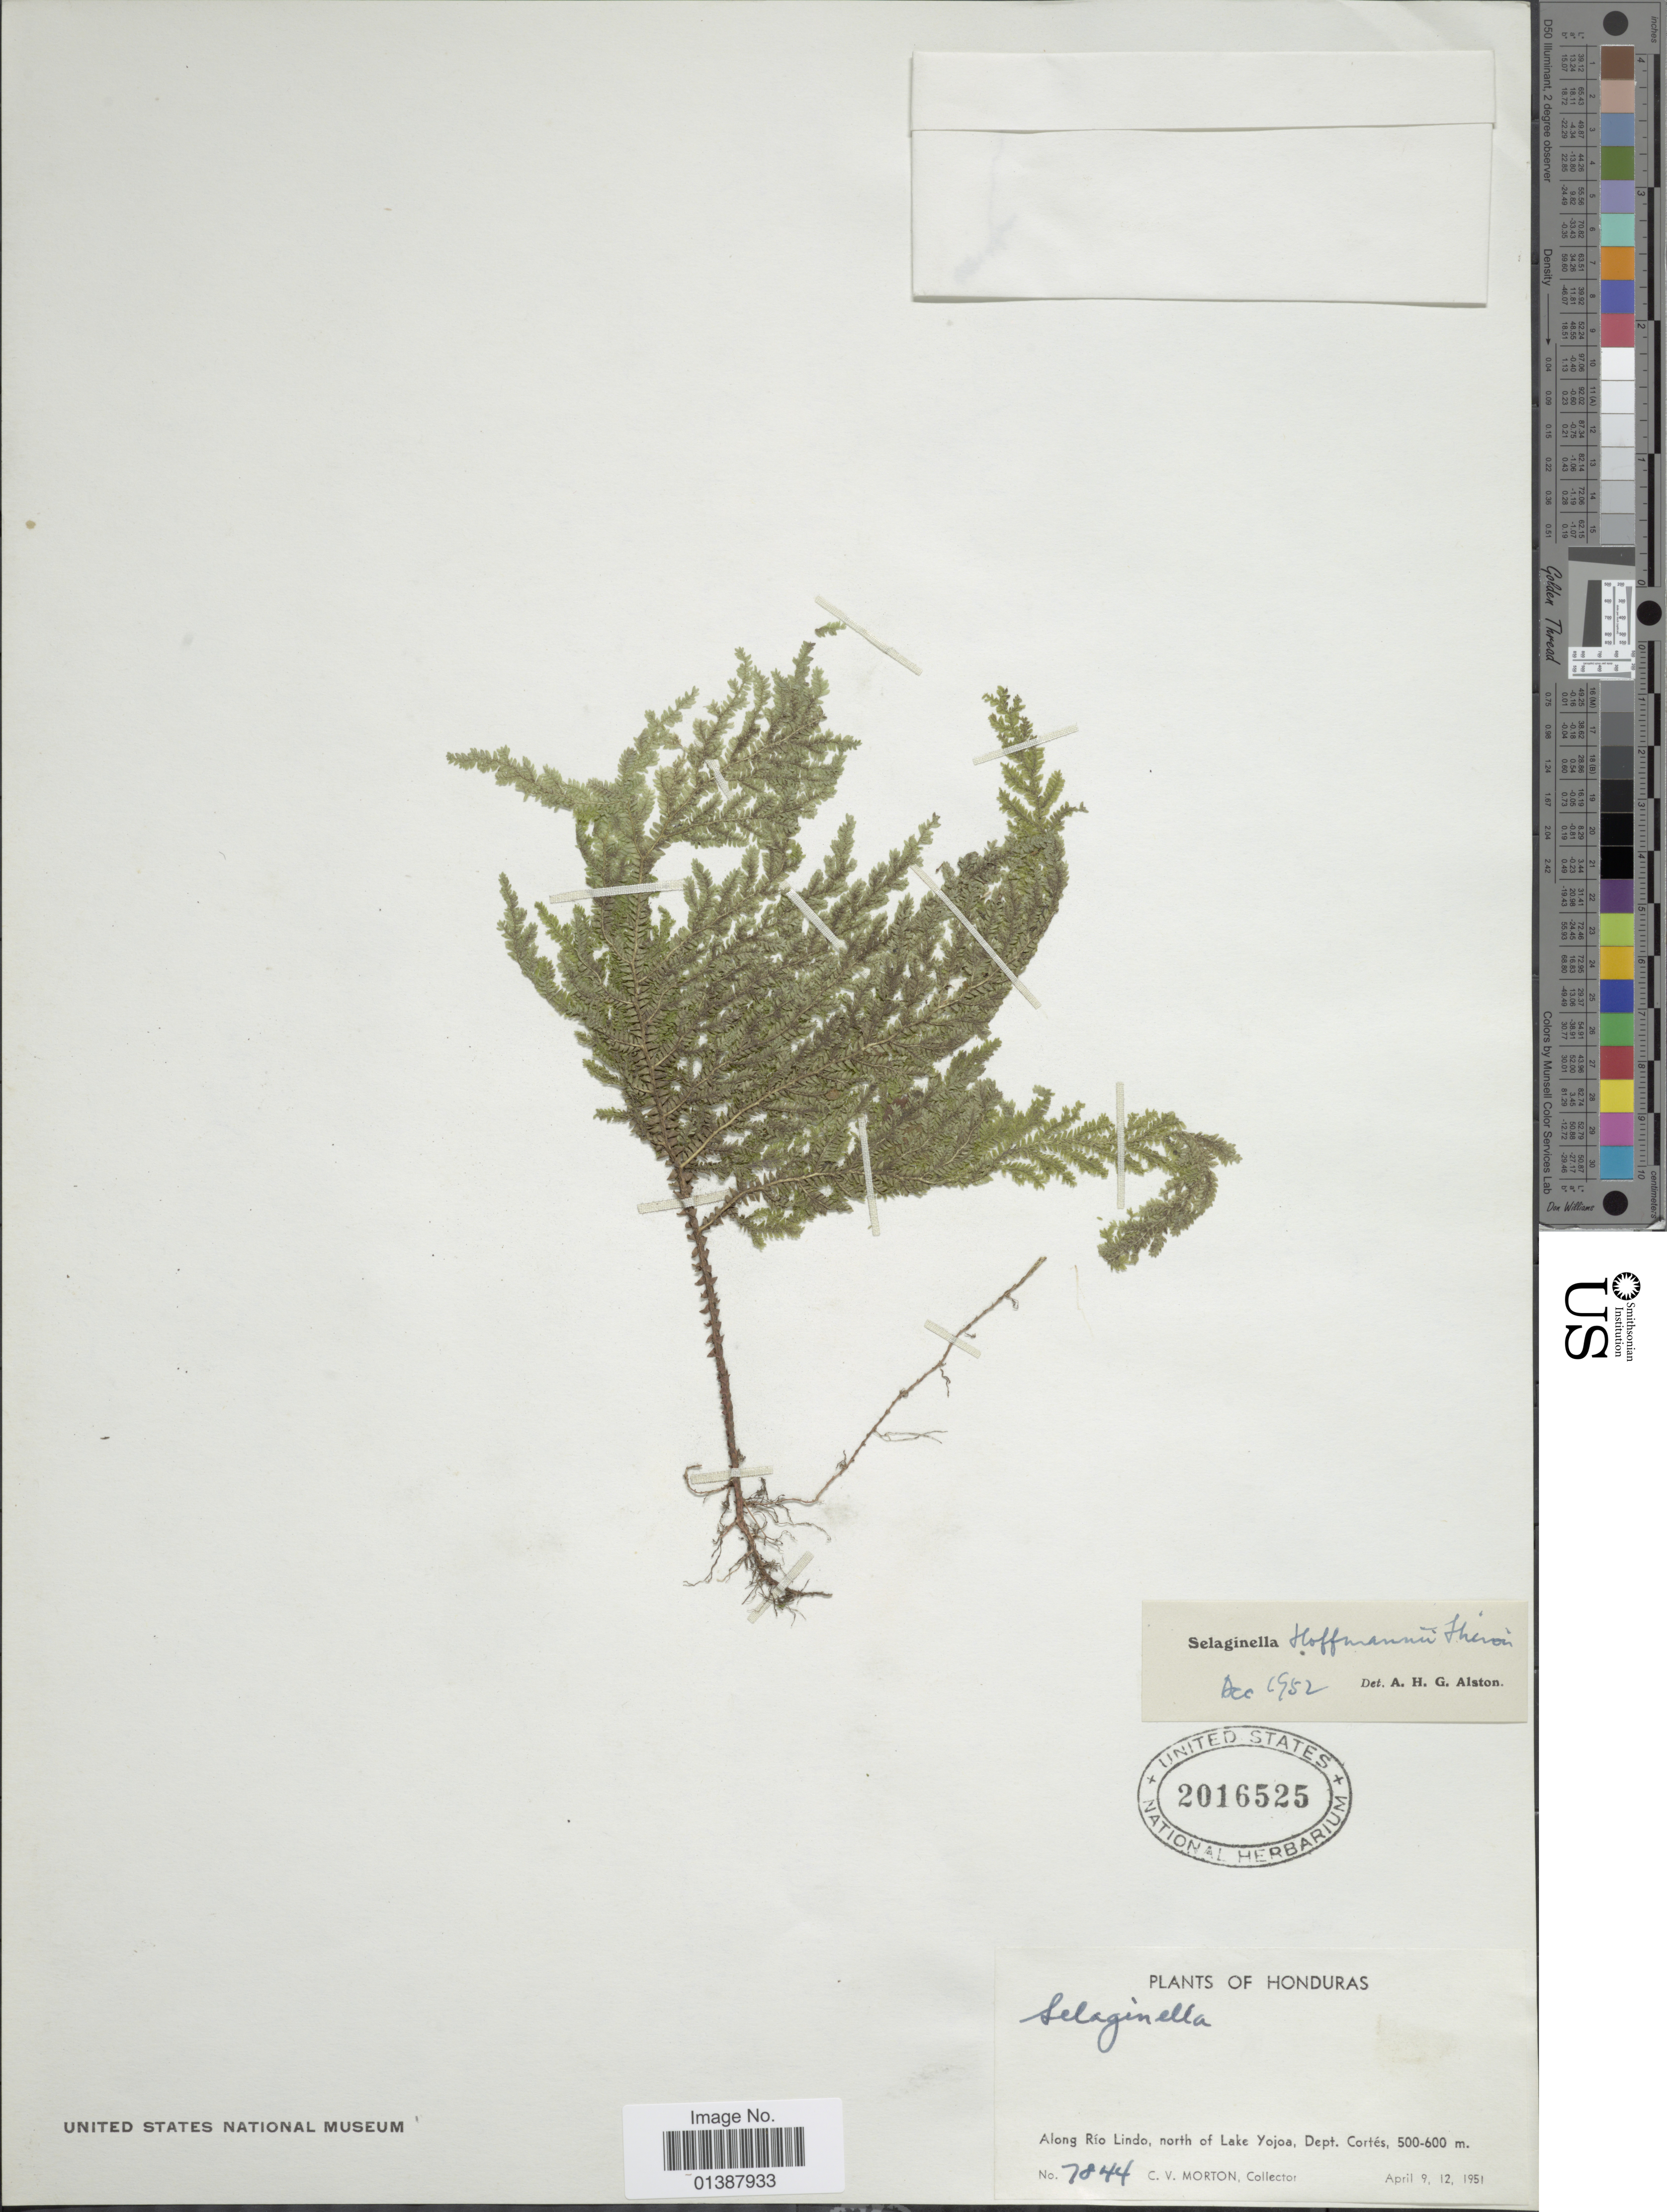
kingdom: Plantae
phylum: Tracheophyta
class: Lycopodiopsida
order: Selaginellales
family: Selaginellaceae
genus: Selaginella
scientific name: Selaginella hoffmannii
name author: Hieron.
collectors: C. V. Morton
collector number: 7844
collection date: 1951-04-09/1951-04-12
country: Honduras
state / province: Cortés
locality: Along Rio Lindo, north of Lake Yojoa, Dept Cortés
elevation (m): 500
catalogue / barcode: US 2016525